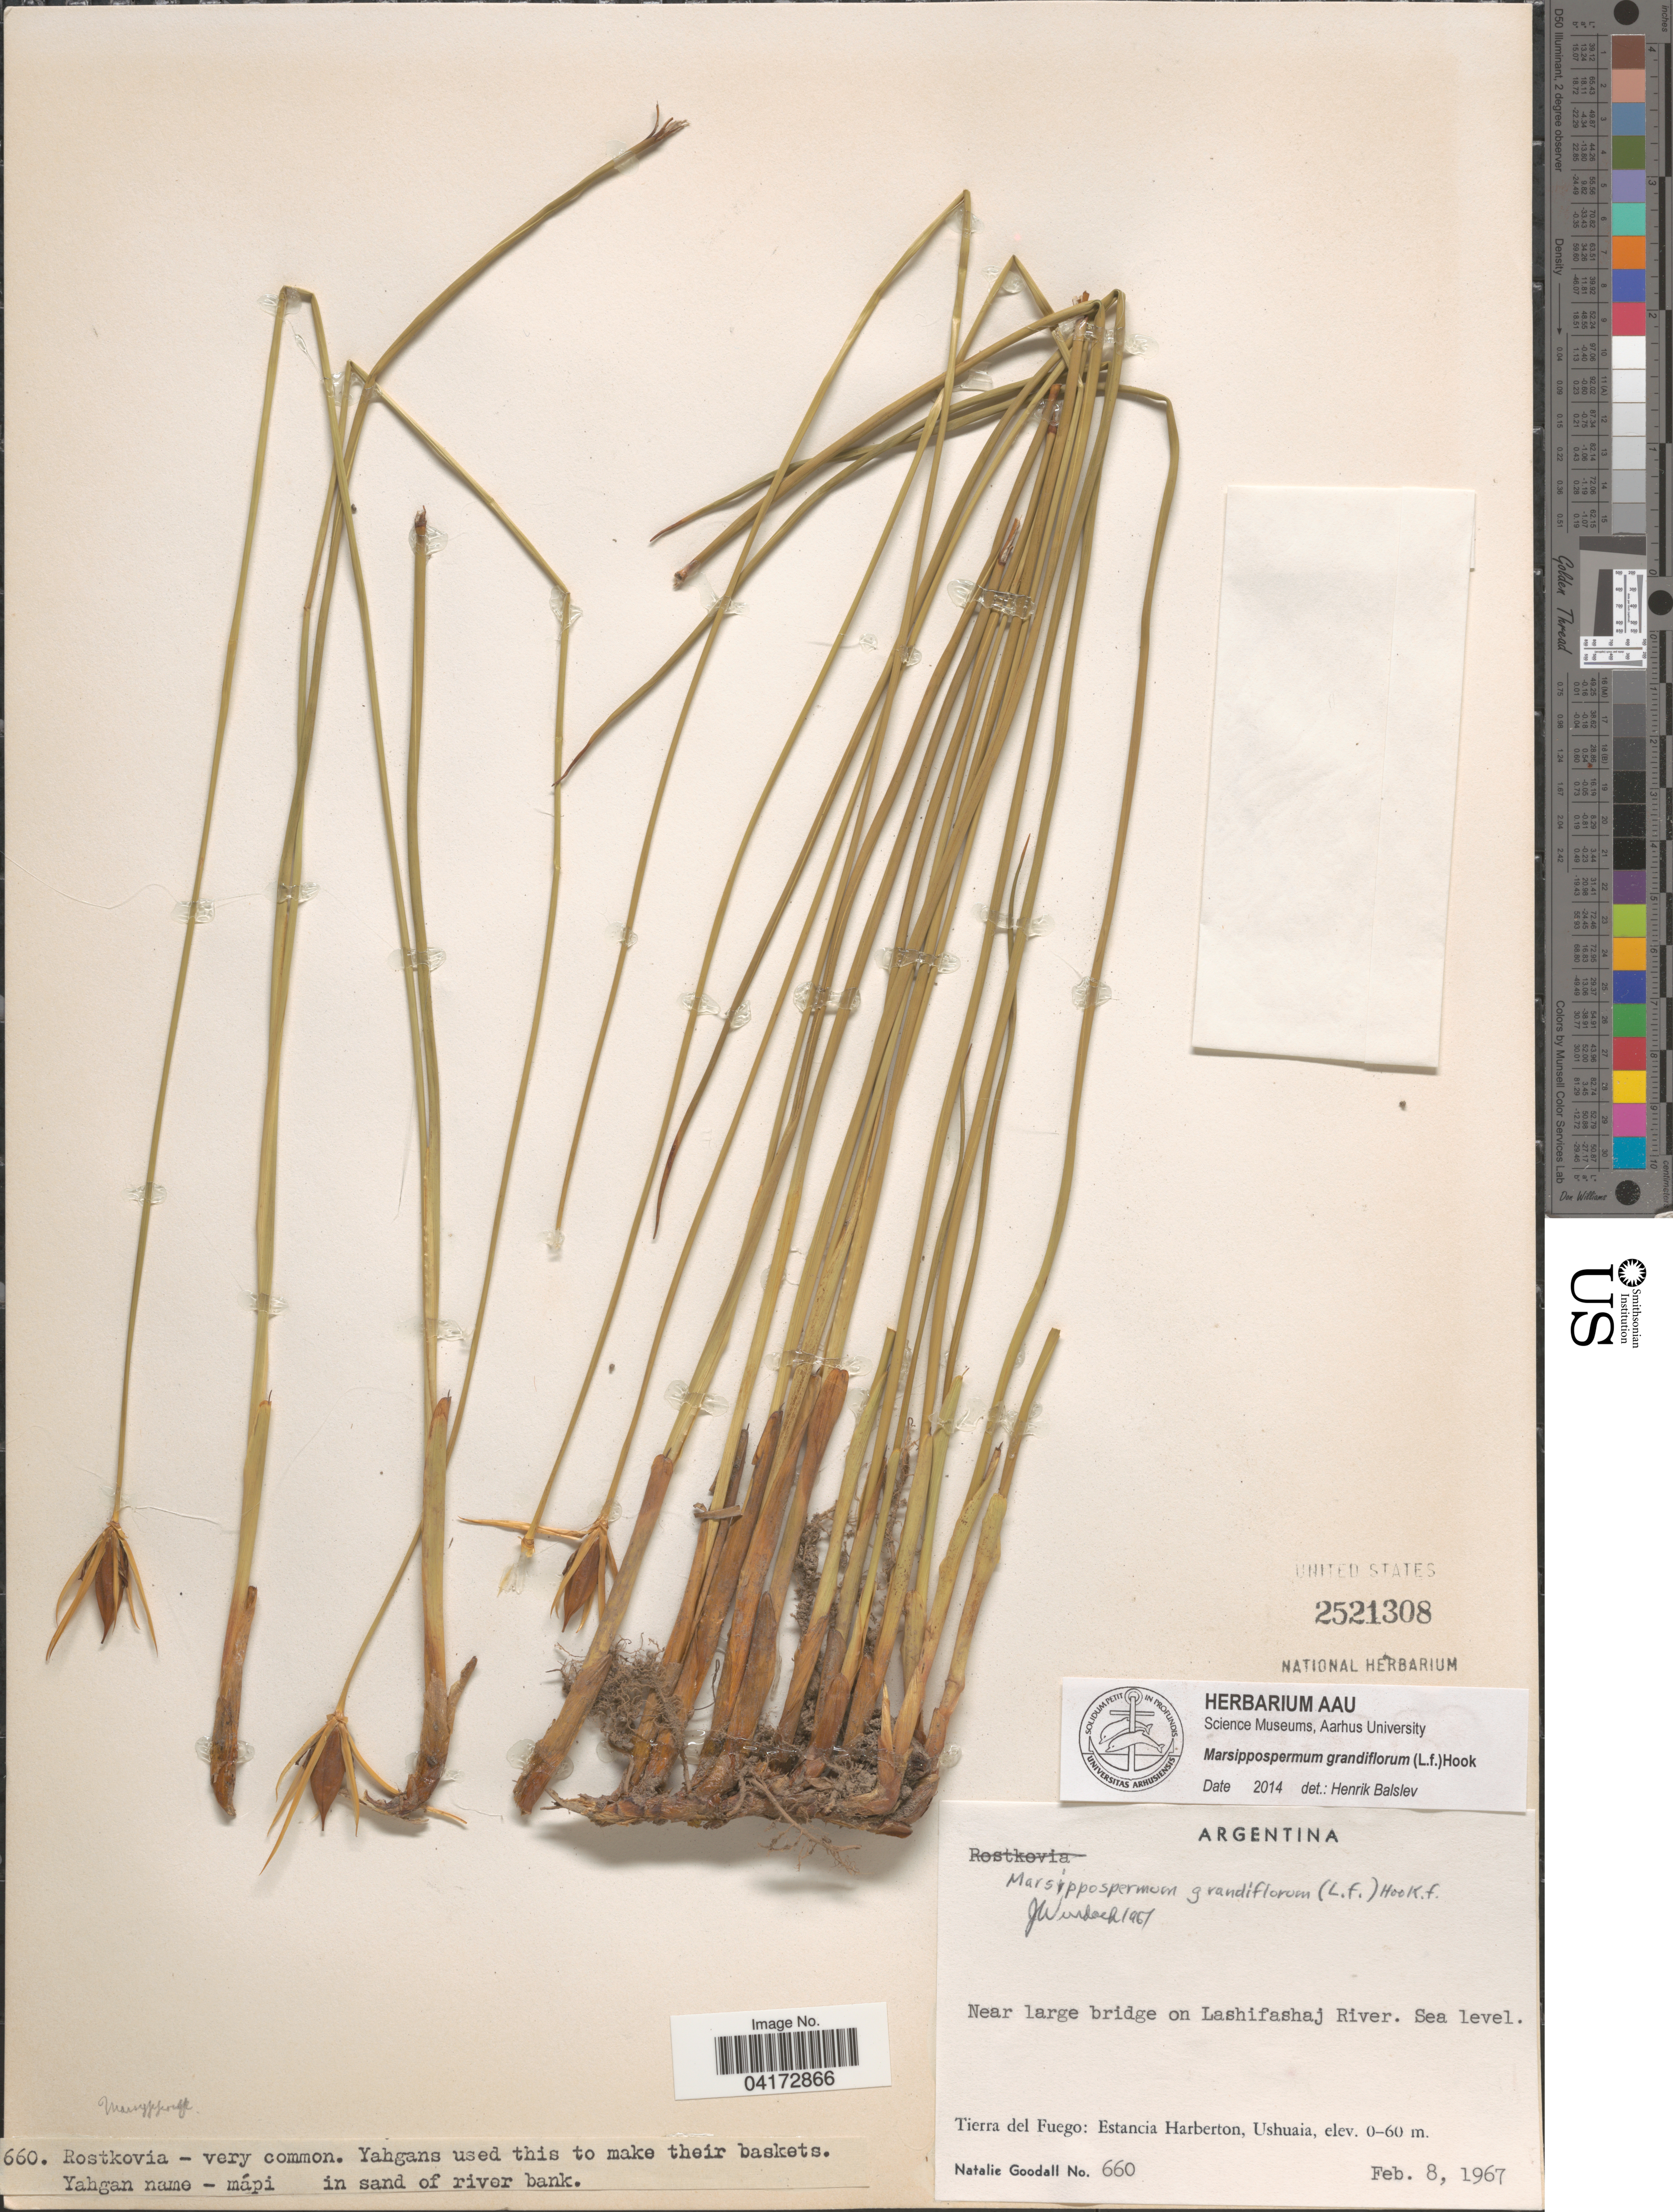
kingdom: Plantae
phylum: Tracheophyta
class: Liliopsida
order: Poales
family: Juncaceae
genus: Marsippospermum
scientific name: Marsippospermum grandiflorum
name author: (L. f.) Hook.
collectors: N. Goodall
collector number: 660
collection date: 1967-02-08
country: Argentina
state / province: Tierra del Fuego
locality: Near large bridge on Lashifashaj River. Estancia Harberton, Ushuaia.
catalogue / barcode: US 2521308